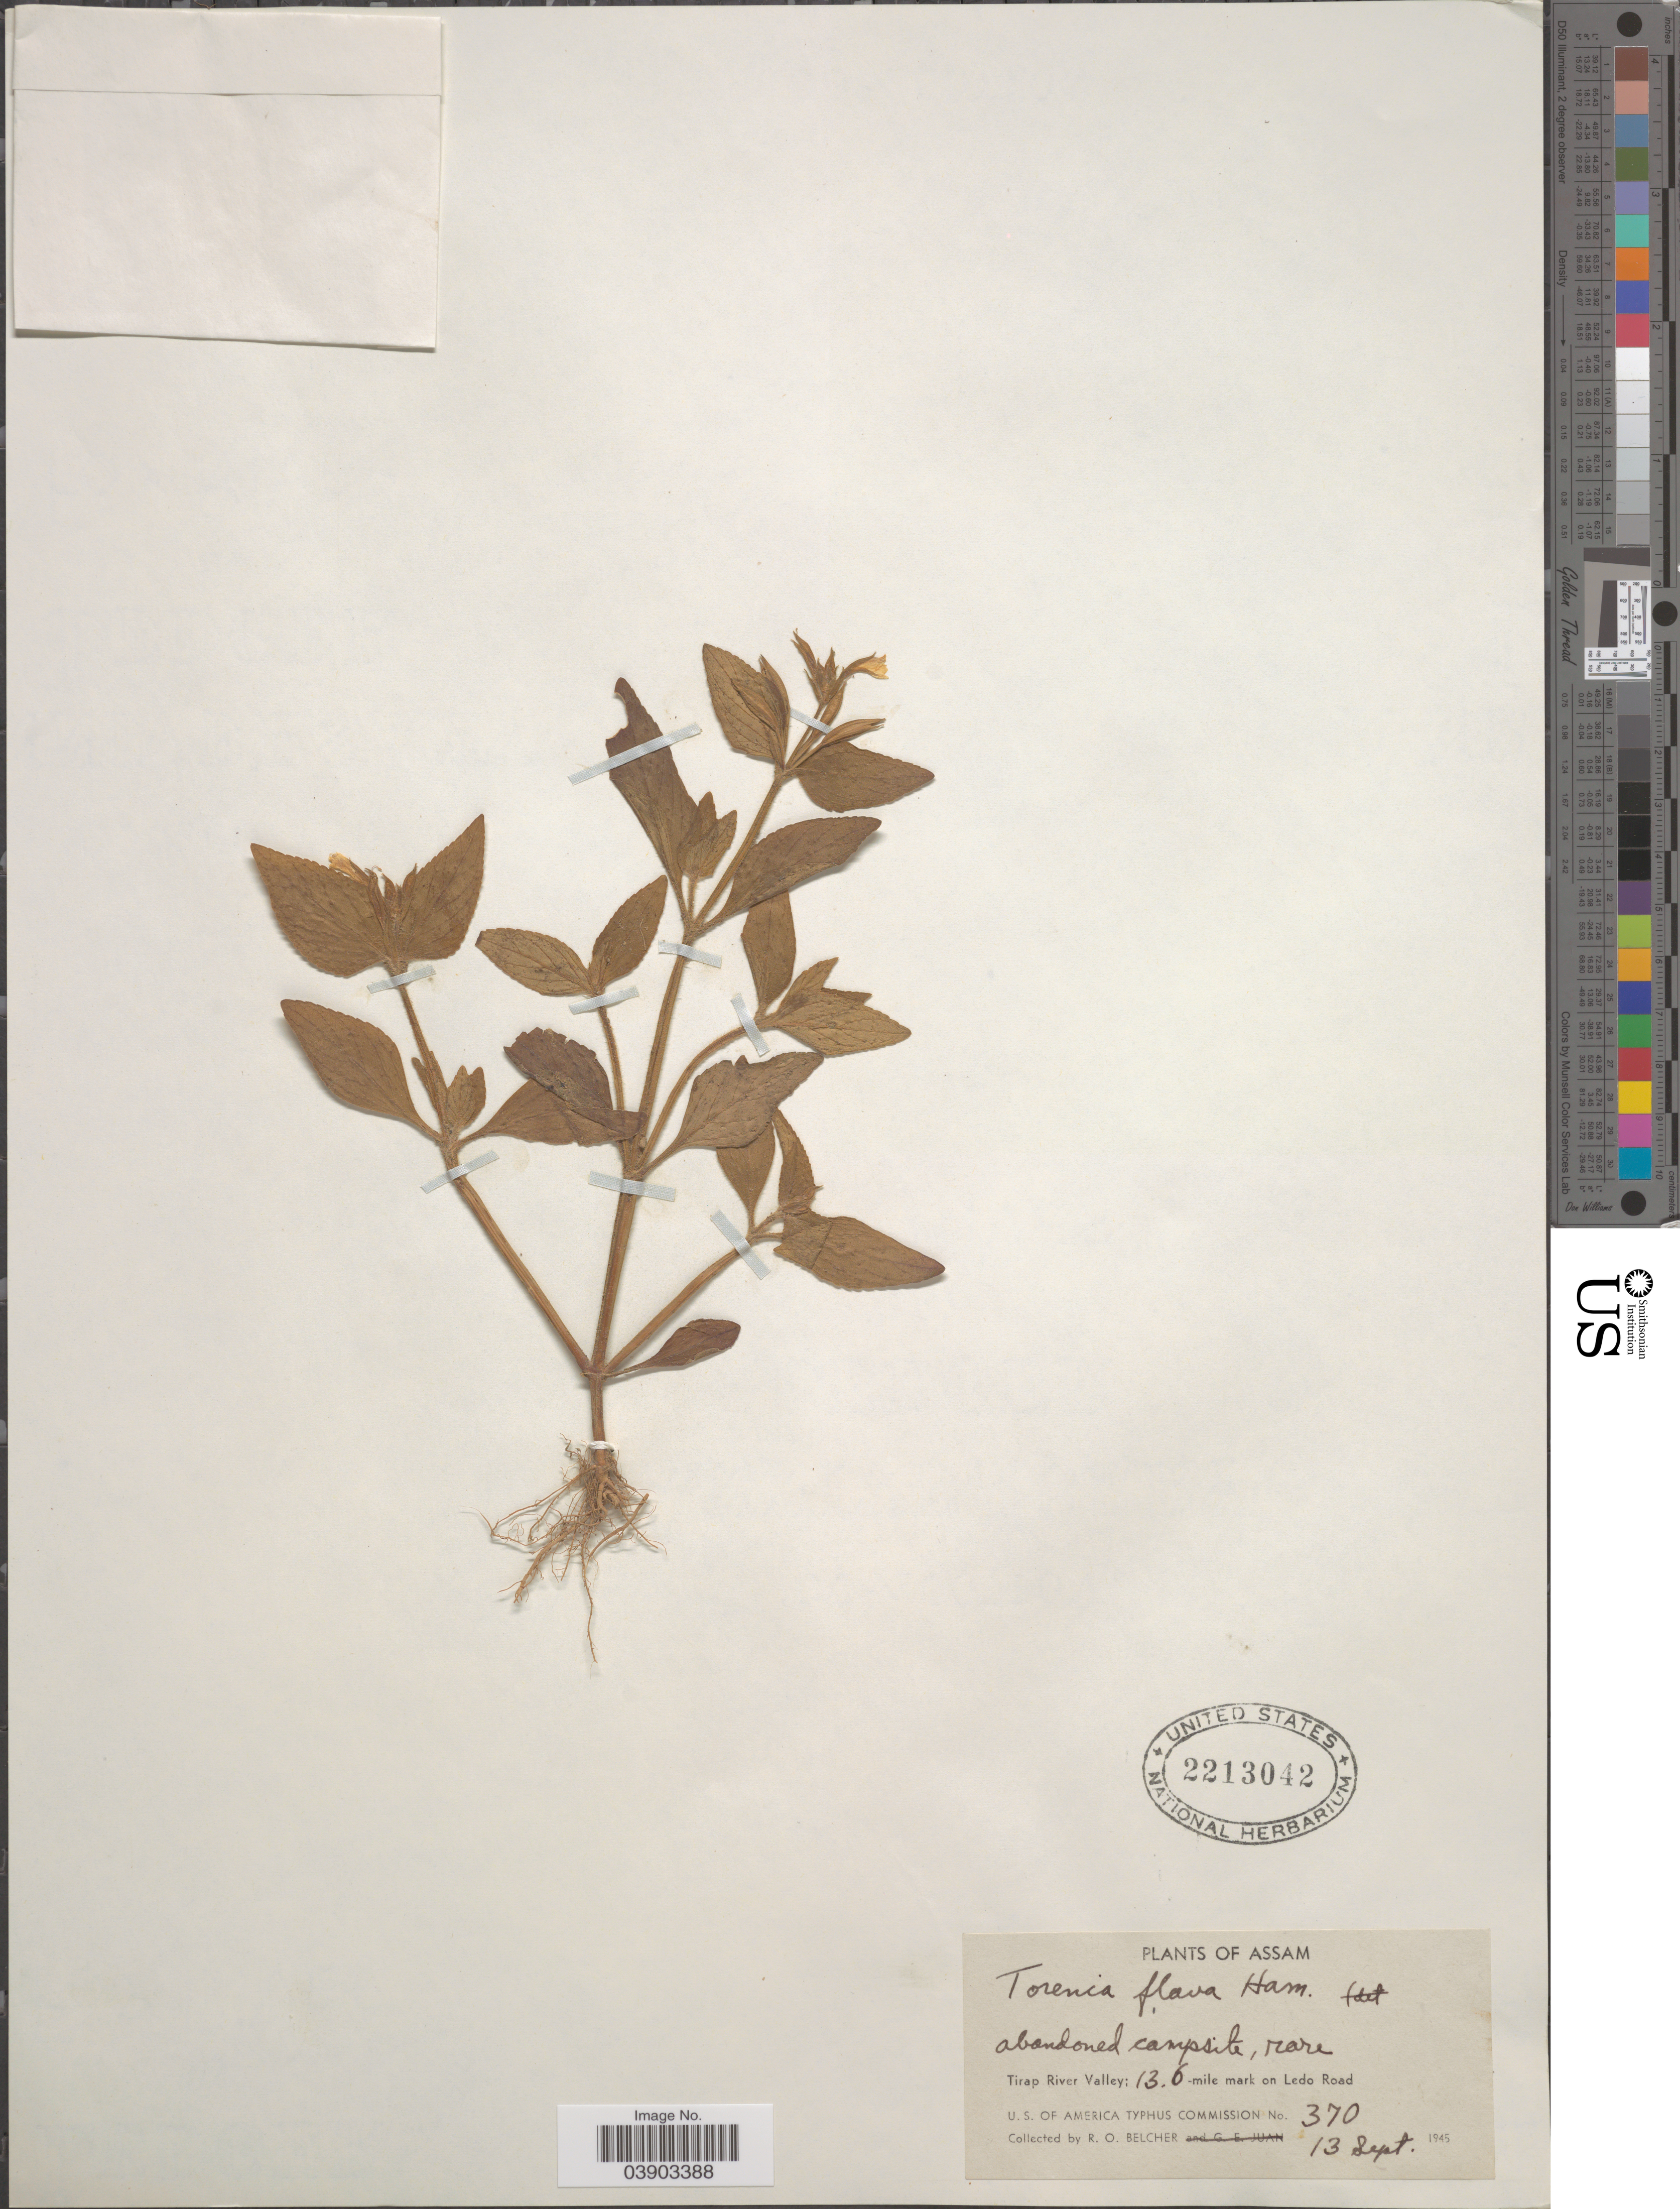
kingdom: Plantae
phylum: Tracheophyta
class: Magnoliopsida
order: Lamiales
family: Linderniaceae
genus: Torenia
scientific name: Torenia flava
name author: Ham.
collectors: R. Belcher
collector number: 370?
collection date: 1945-09-13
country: India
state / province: Assam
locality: Tirap River Valley; 13.6 -mile mark on Ledo Road.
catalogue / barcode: US 2213042